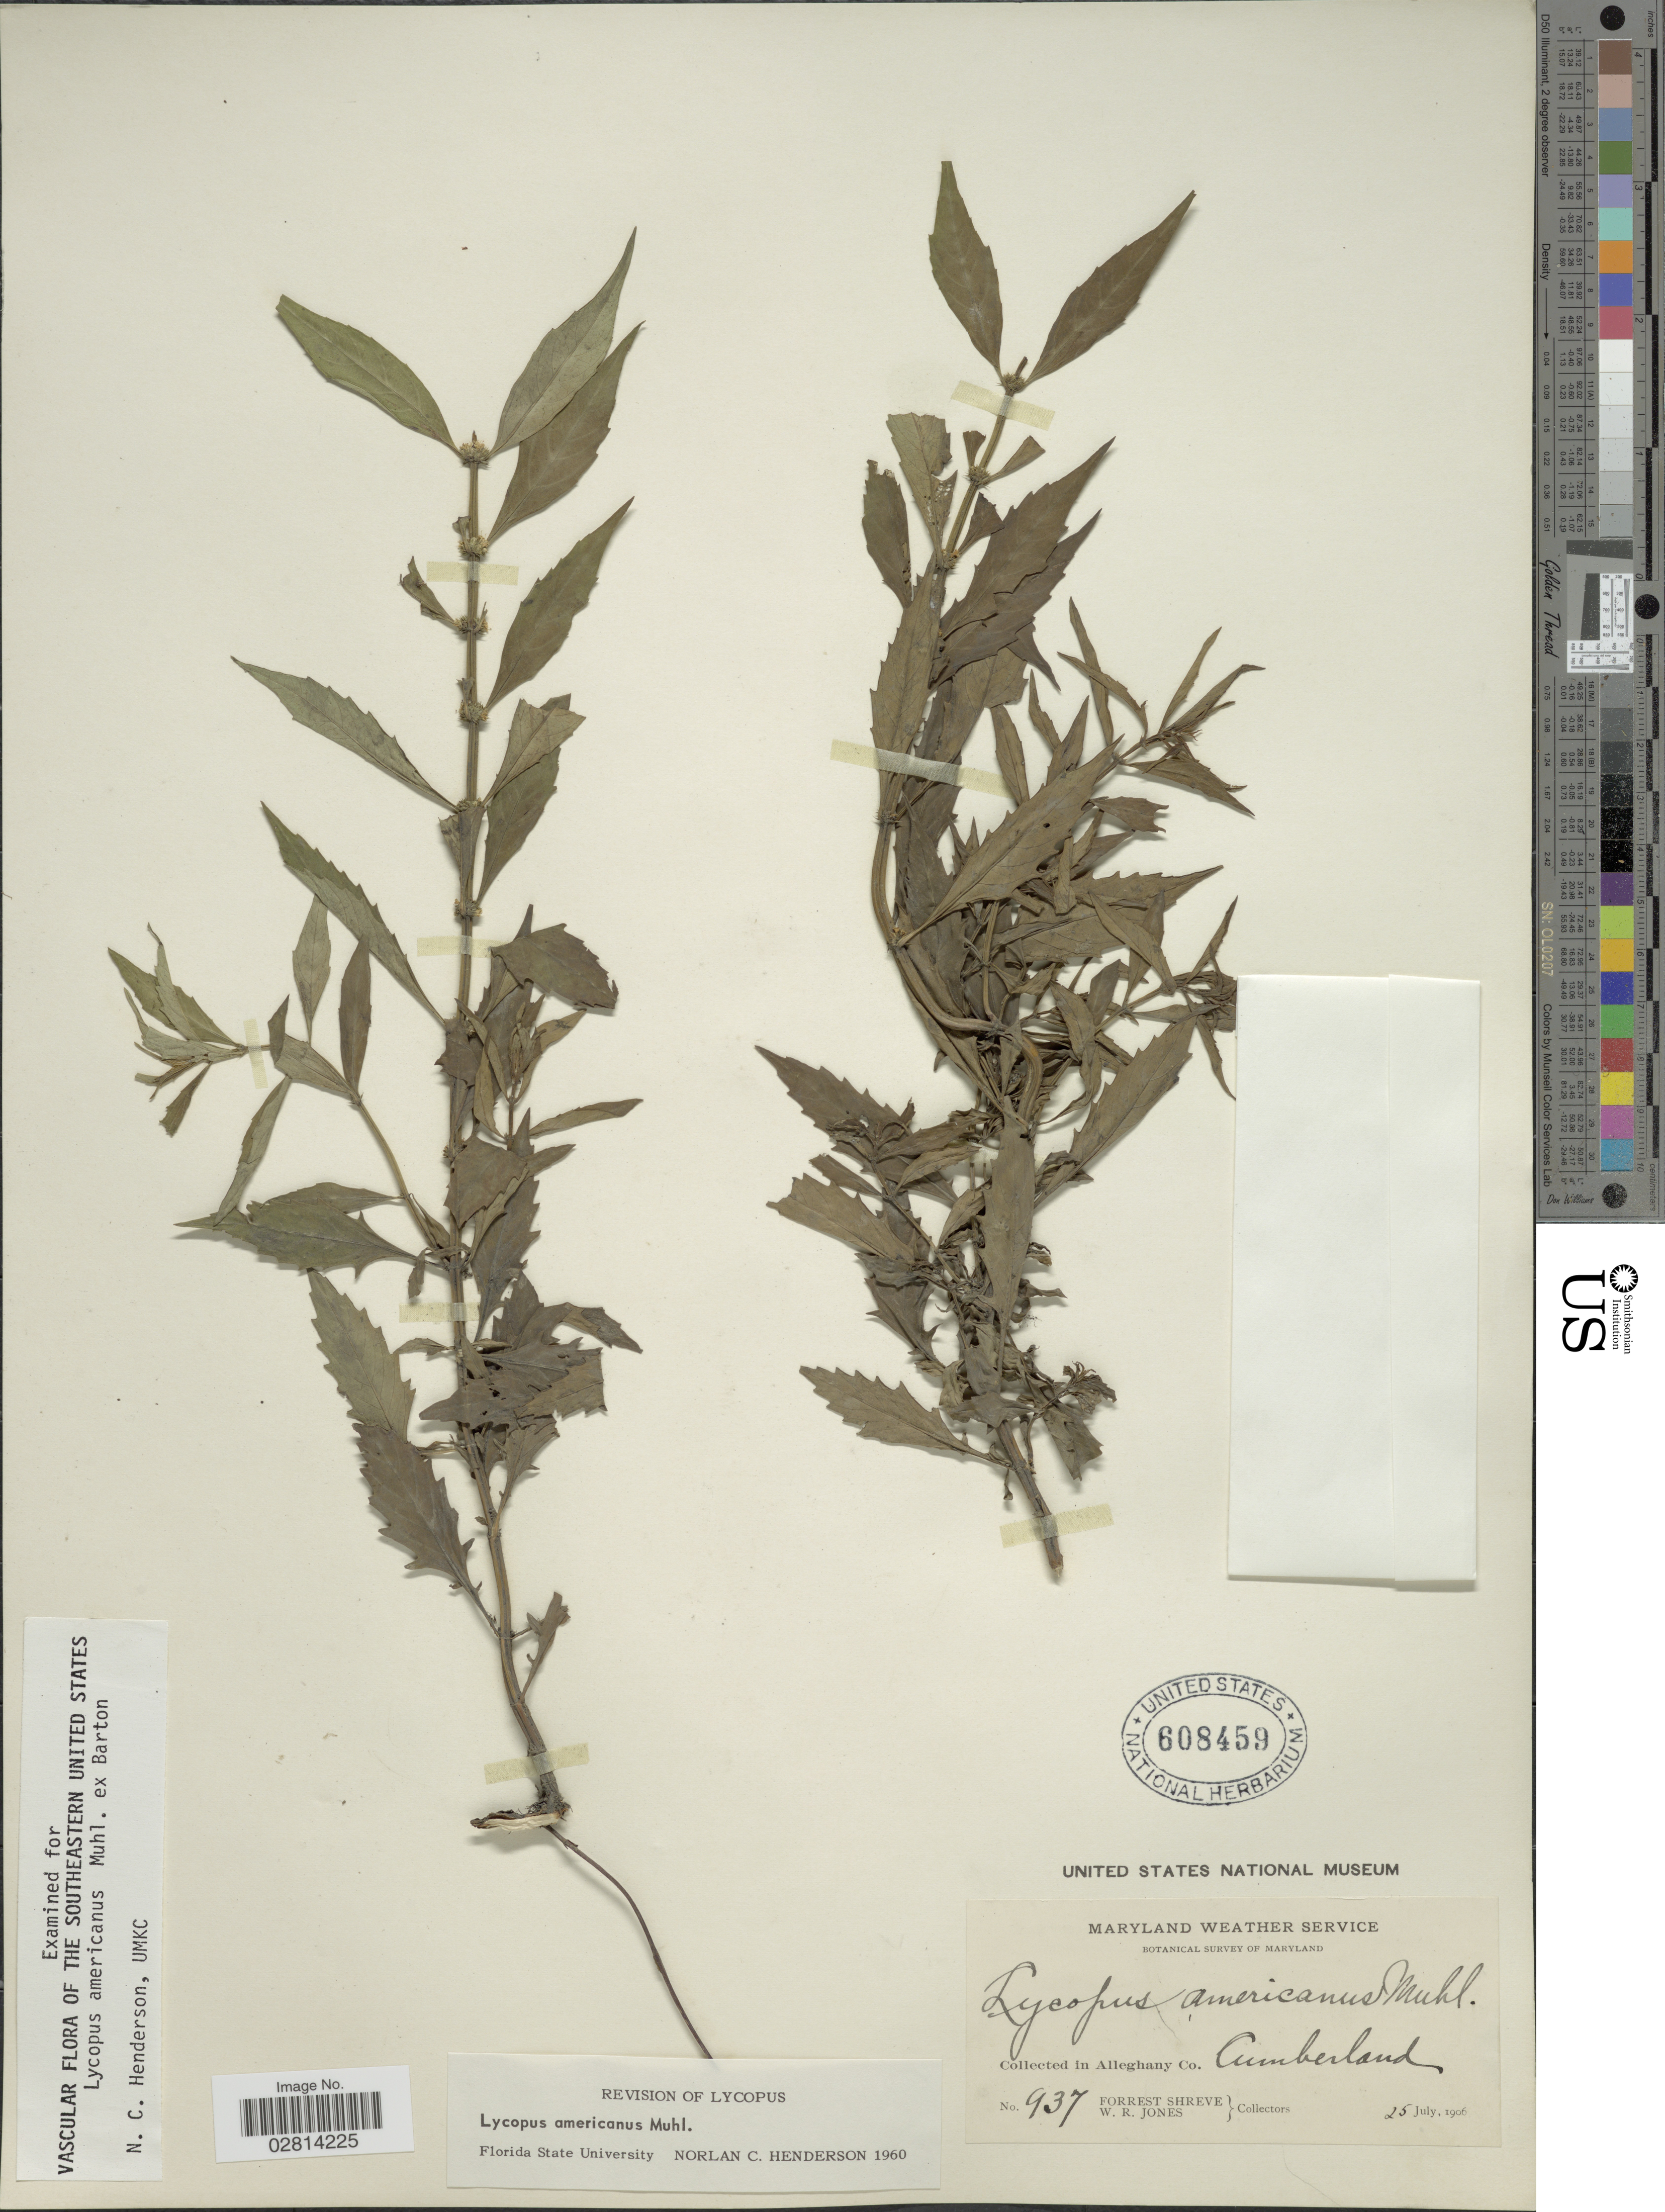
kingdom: Plantae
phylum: Tracheophyta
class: Magnoliopsida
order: Lamiales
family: Lamiaceae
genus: Lycopus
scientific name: Lycopus americanus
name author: Muhl. ex W.P.C. Barton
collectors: F. Shreve & W. R. Jones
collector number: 937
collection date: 1906-07-25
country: United States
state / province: Maryland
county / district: Allegany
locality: In Alleghany Co., Cumberland.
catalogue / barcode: US 608459